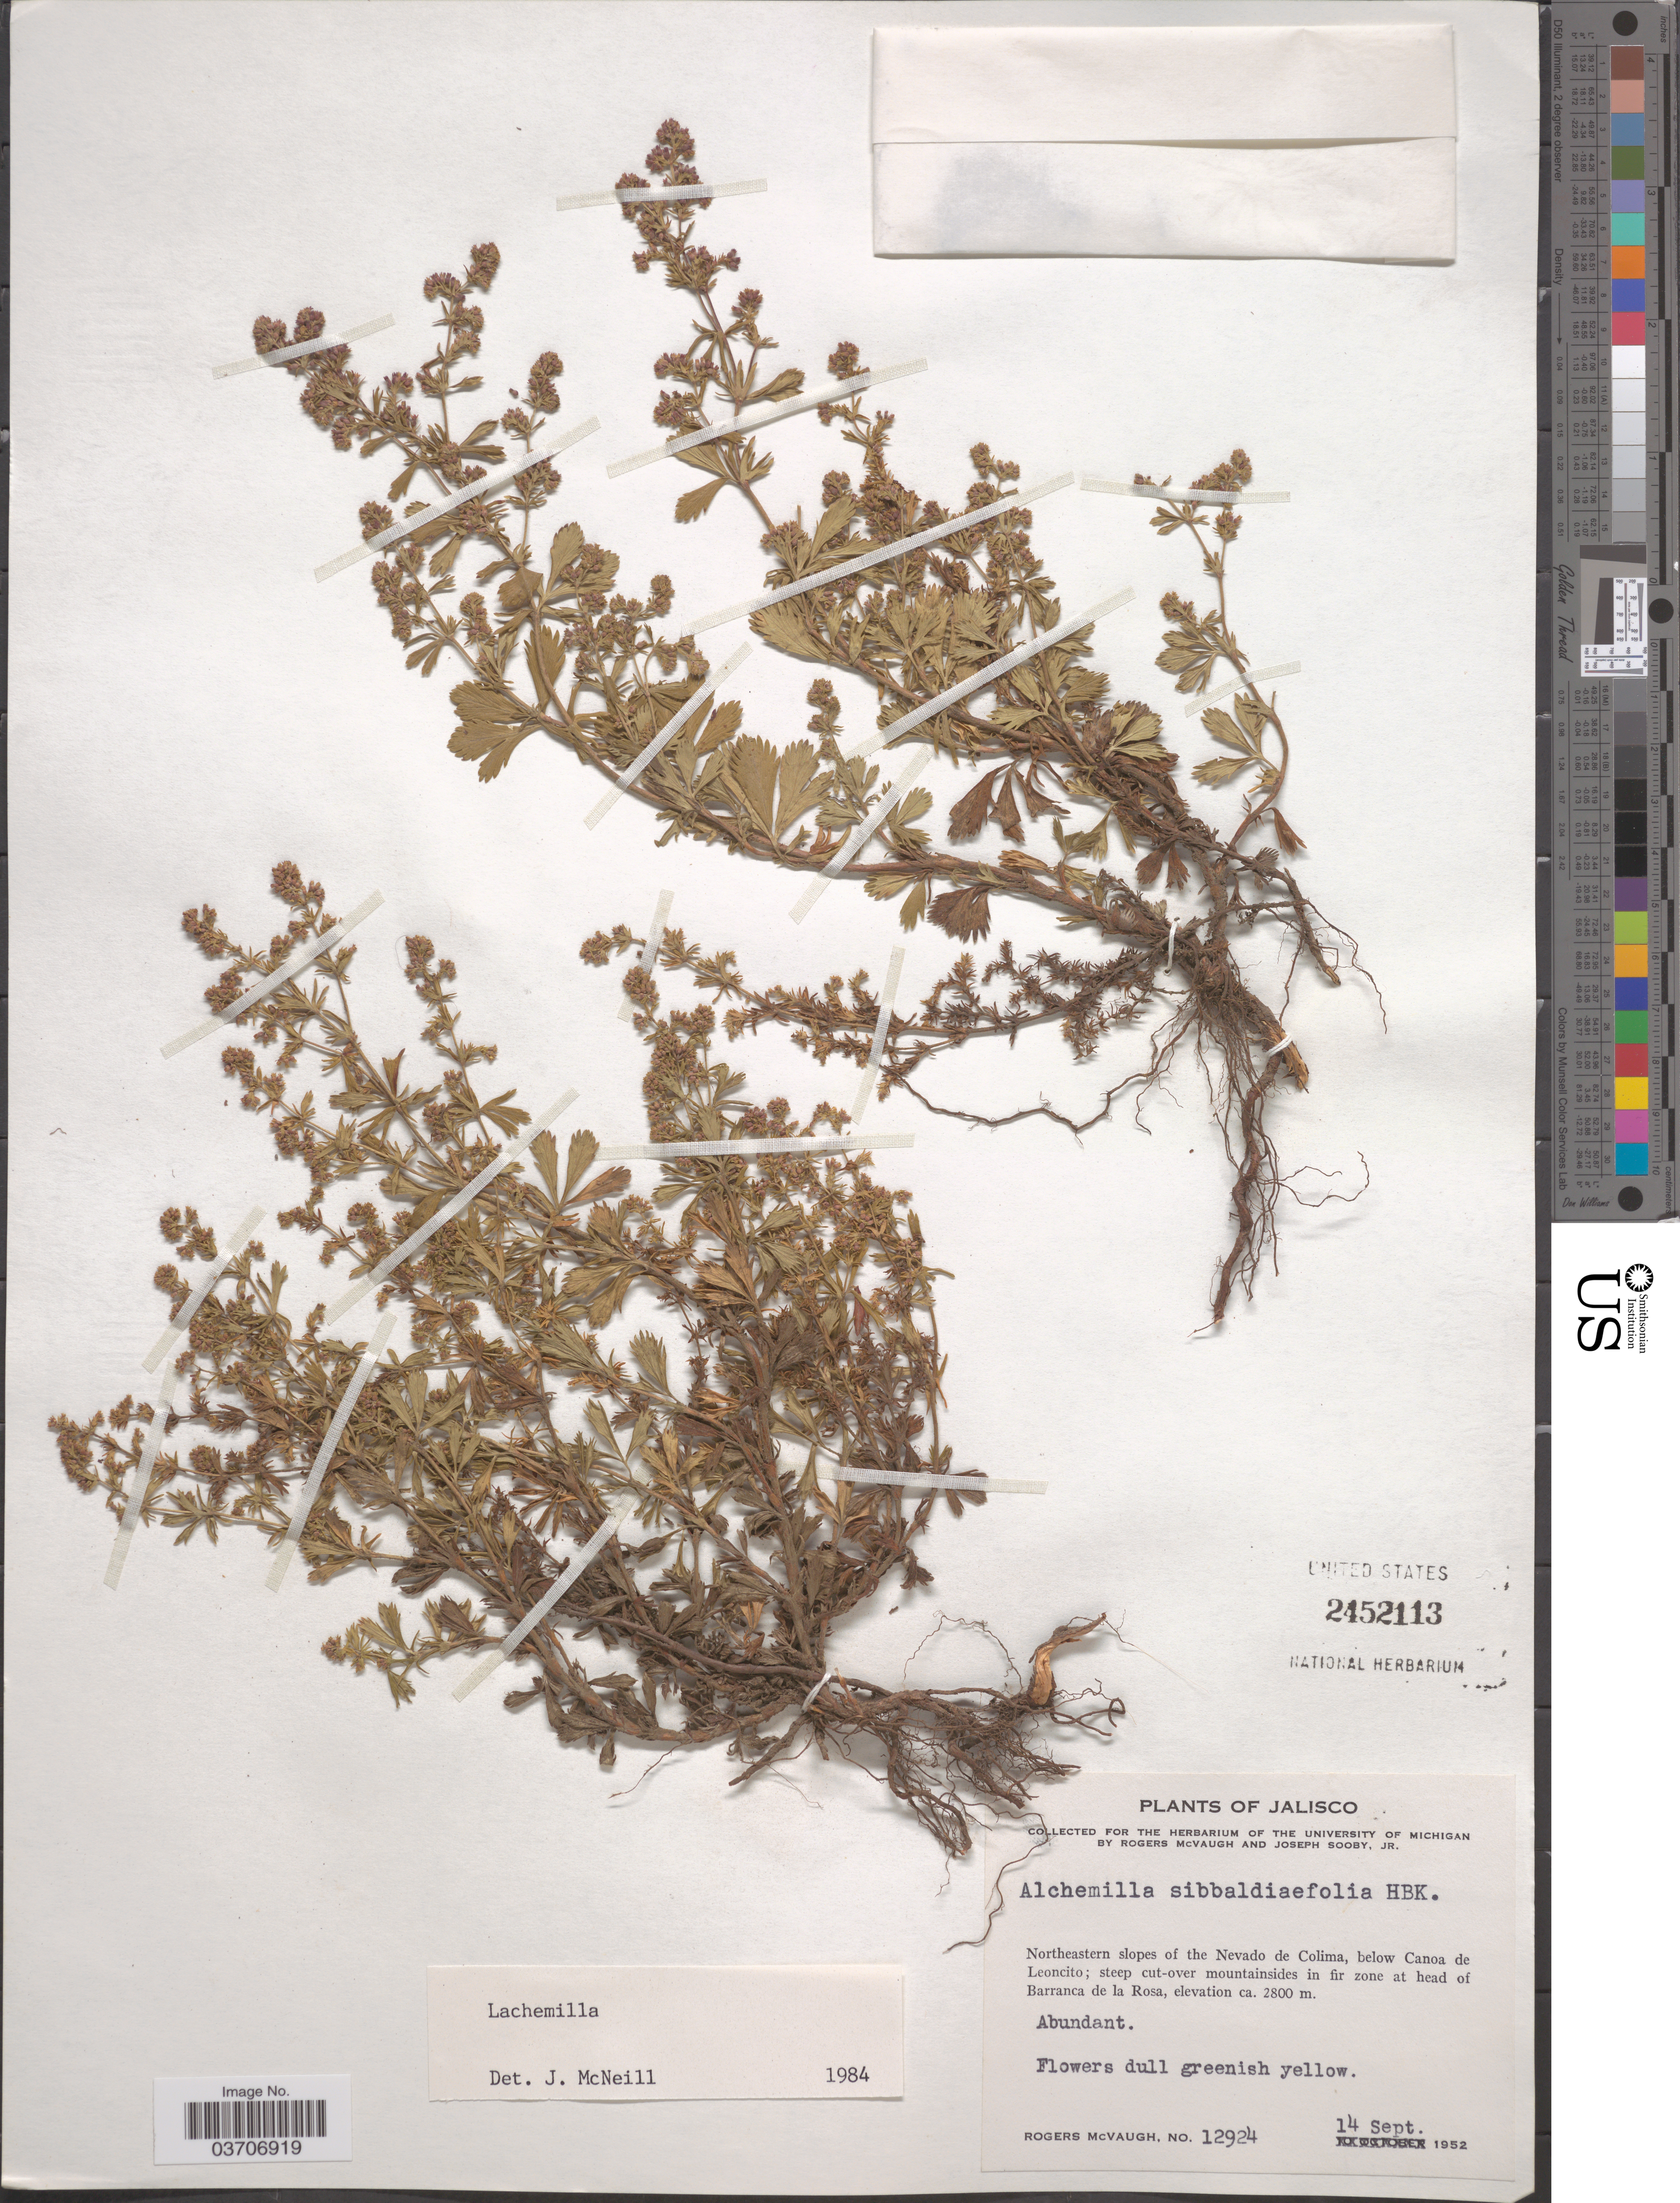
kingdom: Plantae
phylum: Tracheophyta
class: Magnoliopsida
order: Rosales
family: Rosaceae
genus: Lachemilla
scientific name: Lachemilla sp.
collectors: R. McVaugh & J. Sooby Jr.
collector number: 12924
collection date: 1952-09-14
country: Mexico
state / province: Jalisco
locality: Northeastern slopes of the Nevado de Colima, below Canoa de Leoncito; steep cut-over mountainsides in fir zone at head of Barranca de la Rosa.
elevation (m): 2800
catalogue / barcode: US 2452113